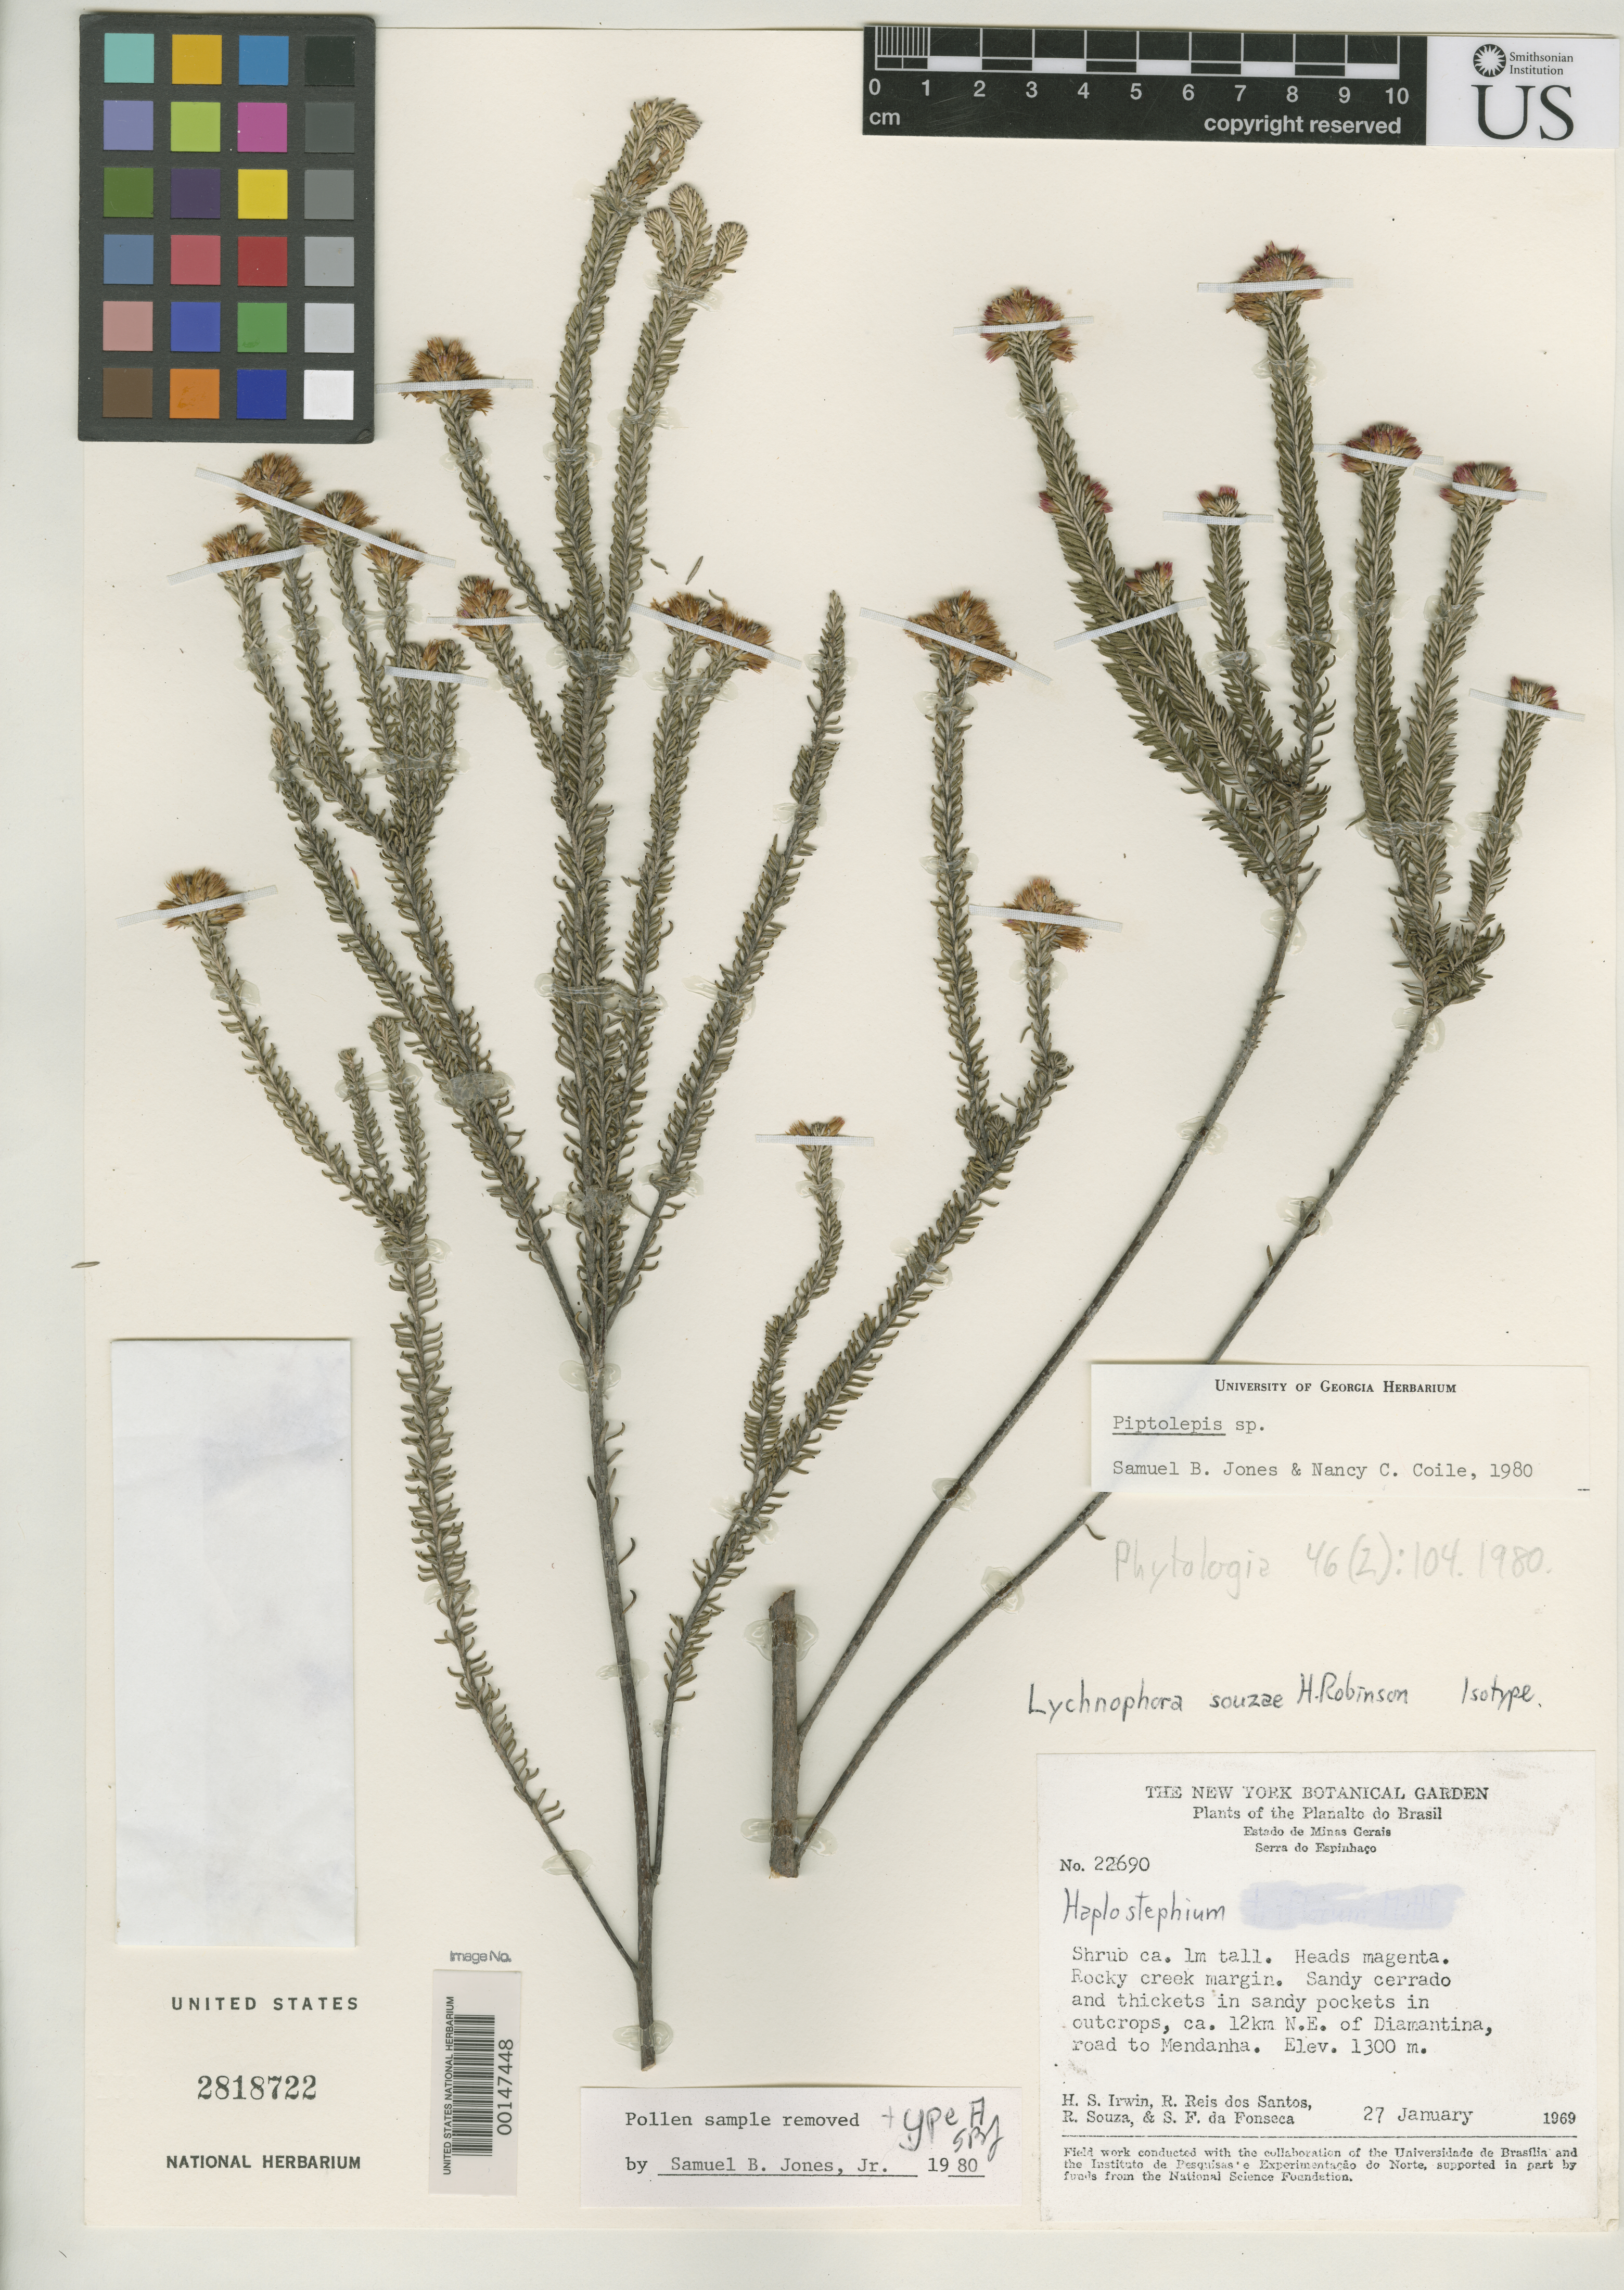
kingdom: Plantae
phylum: Tracheophyta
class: Magnoliopsida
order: Asterales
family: Asteraceae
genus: Lychnophora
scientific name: Lychnophora souzae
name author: H. Rob.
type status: Isotype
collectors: H. Irwin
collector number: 22690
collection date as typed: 27 Jan 1969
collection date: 1969-01-27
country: Brazil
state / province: Minas Gerais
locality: Serra do Espinhaco, NE of Diamantina on road to Mendanha.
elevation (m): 1300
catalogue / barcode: US 2818722